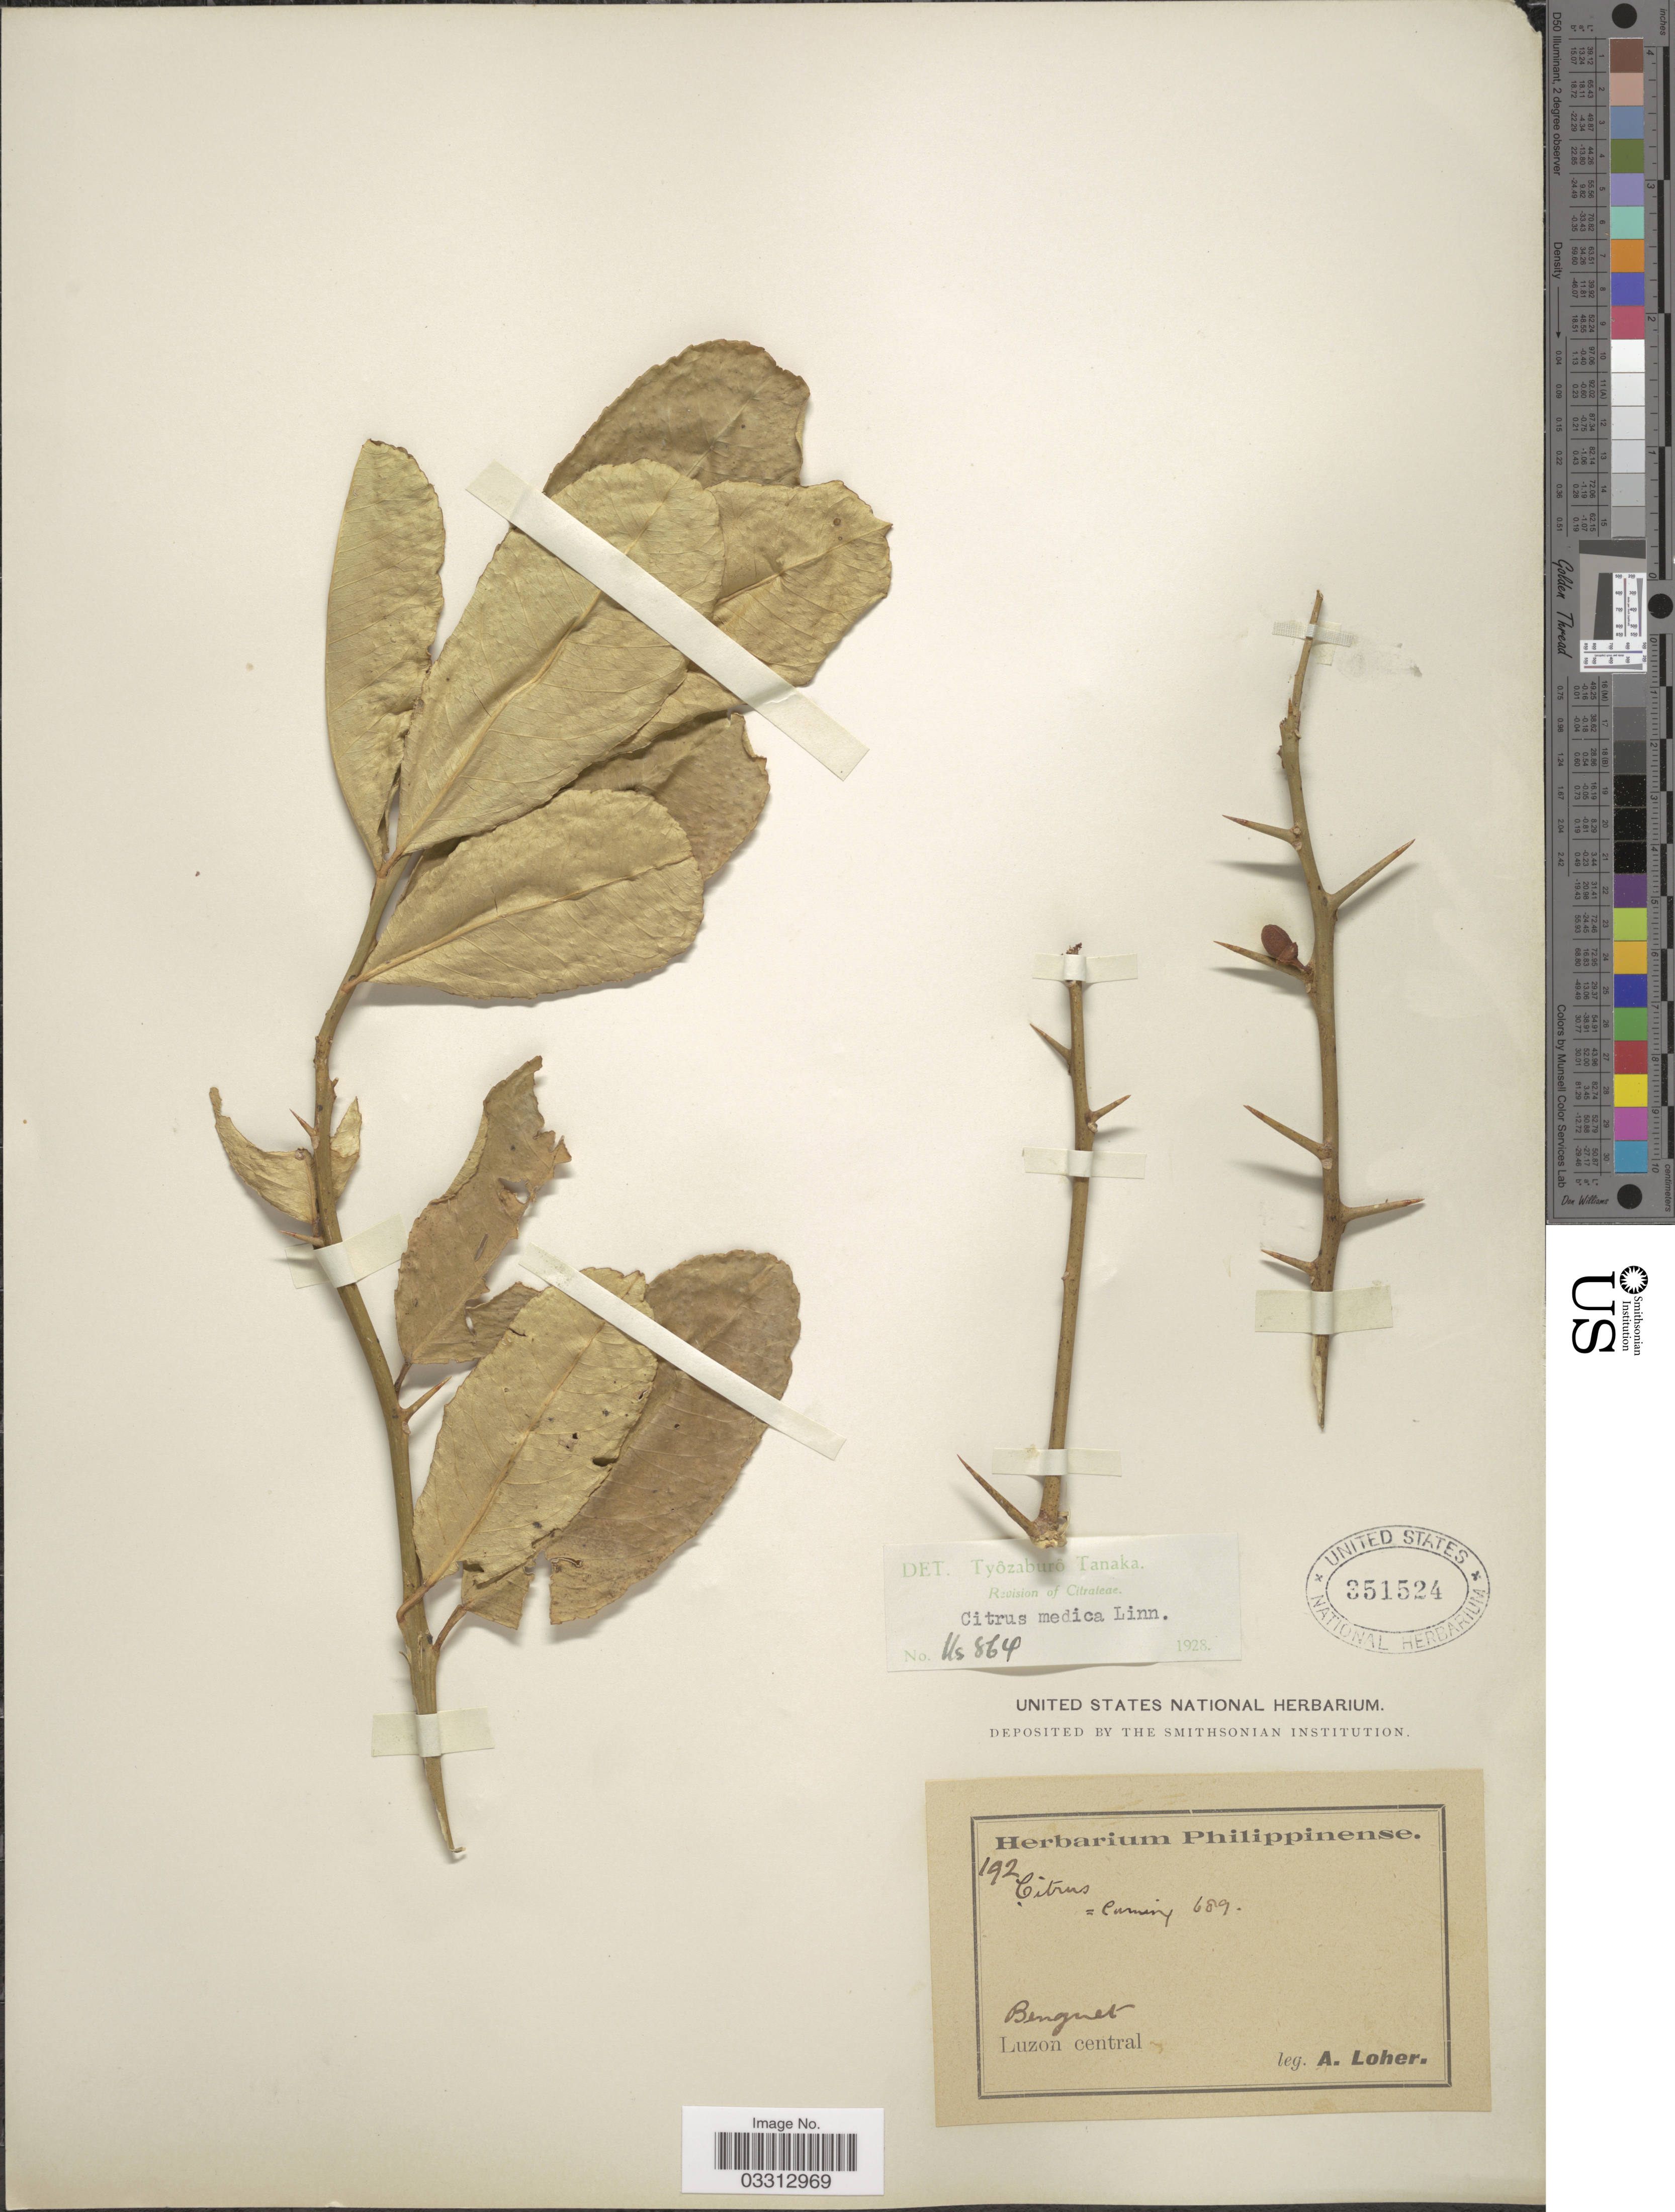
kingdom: Plantae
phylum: Tracheophyta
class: Magnoliopsida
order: Sapindales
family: Rutaceae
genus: Citrus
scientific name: Citrus medica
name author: L.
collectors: A. Loher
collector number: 192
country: Philippines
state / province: Central Luzon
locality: Benguet. Luzon central.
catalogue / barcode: US 351524